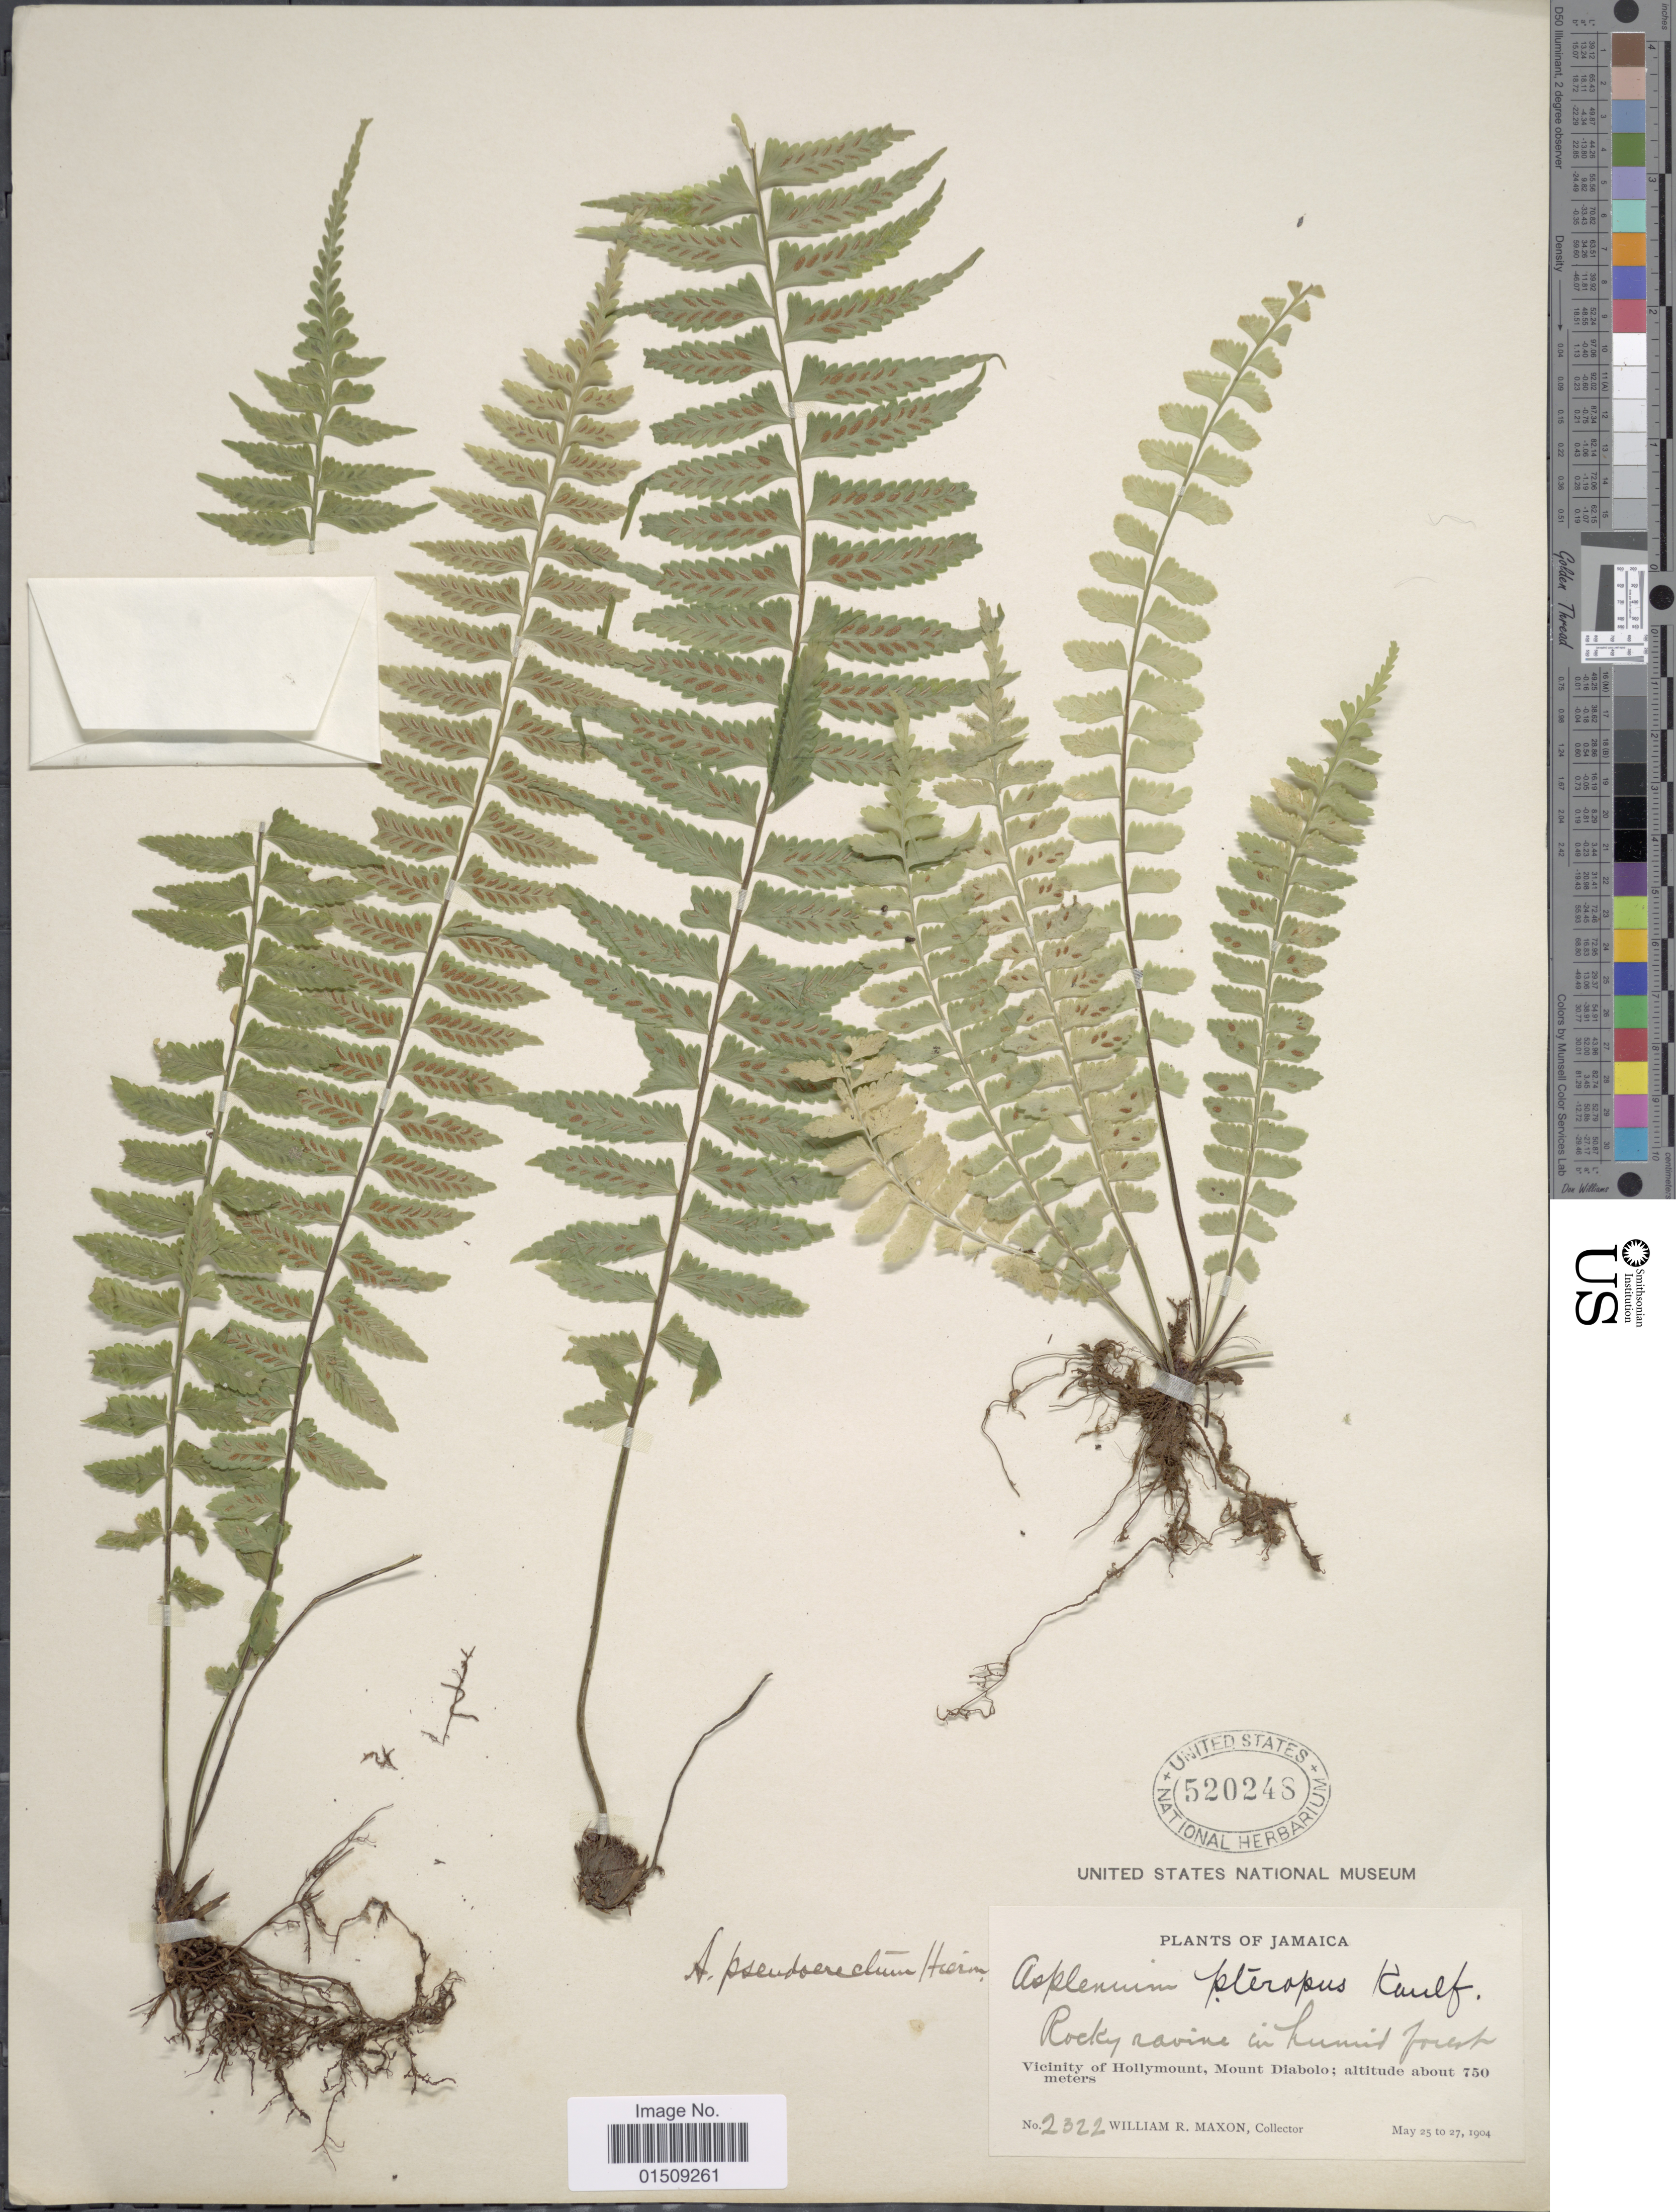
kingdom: Plantae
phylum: Tracheophyta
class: Polypodiopsida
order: Polypodiales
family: Aspleniaceae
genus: Asplenium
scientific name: Asplenium pteropus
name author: Kaulf.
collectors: W. R. Maxon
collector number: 2322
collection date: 1904-05-25/1904-05-27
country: Jamaica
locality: Vicinity of Hollymount, Mount Diabolo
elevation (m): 750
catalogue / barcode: US 520248